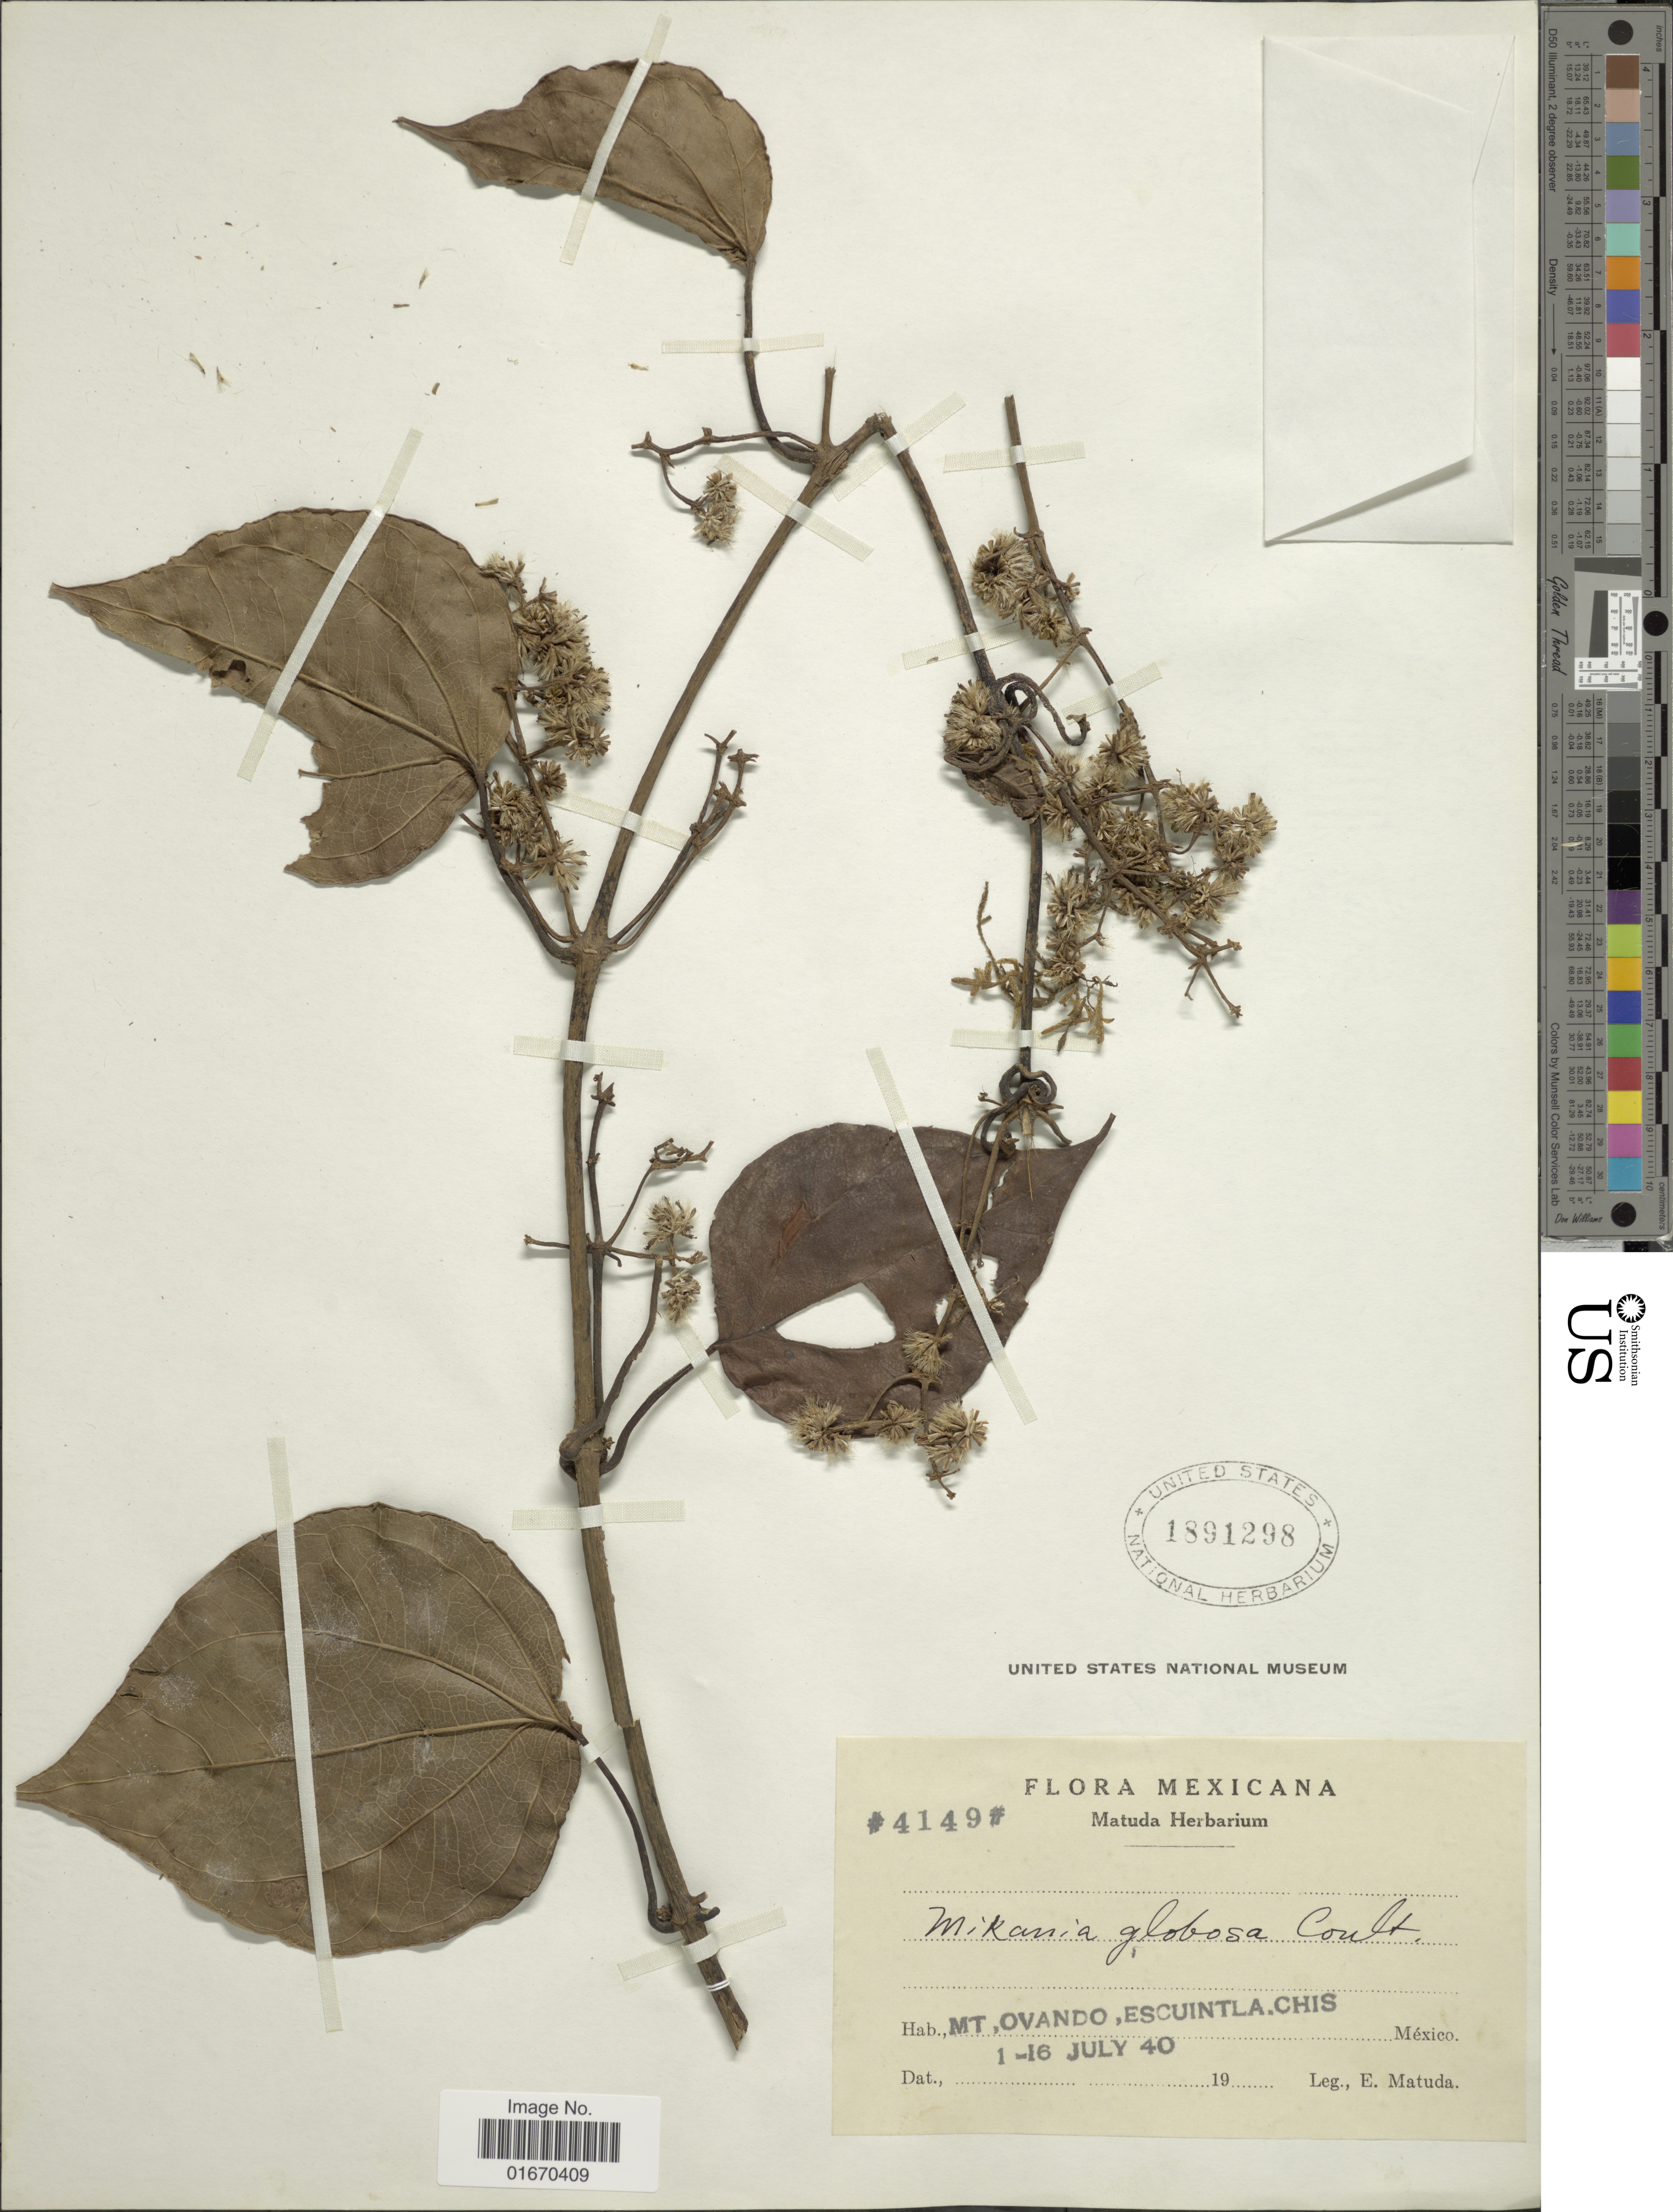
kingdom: Plantae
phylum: Tracheophyta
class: Magnoliopsida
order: Asterales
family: Asteraceae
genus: Mikania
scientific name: Mikania globosa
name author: J.M. Coult.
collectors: E. Matuda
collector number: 4149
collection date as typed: Transcribed d/m/y: 1/7/40 to 16/7/40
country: Mexico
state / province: Chiapas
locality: Mt. Ovando, Escuintla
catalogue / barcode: US 1891298